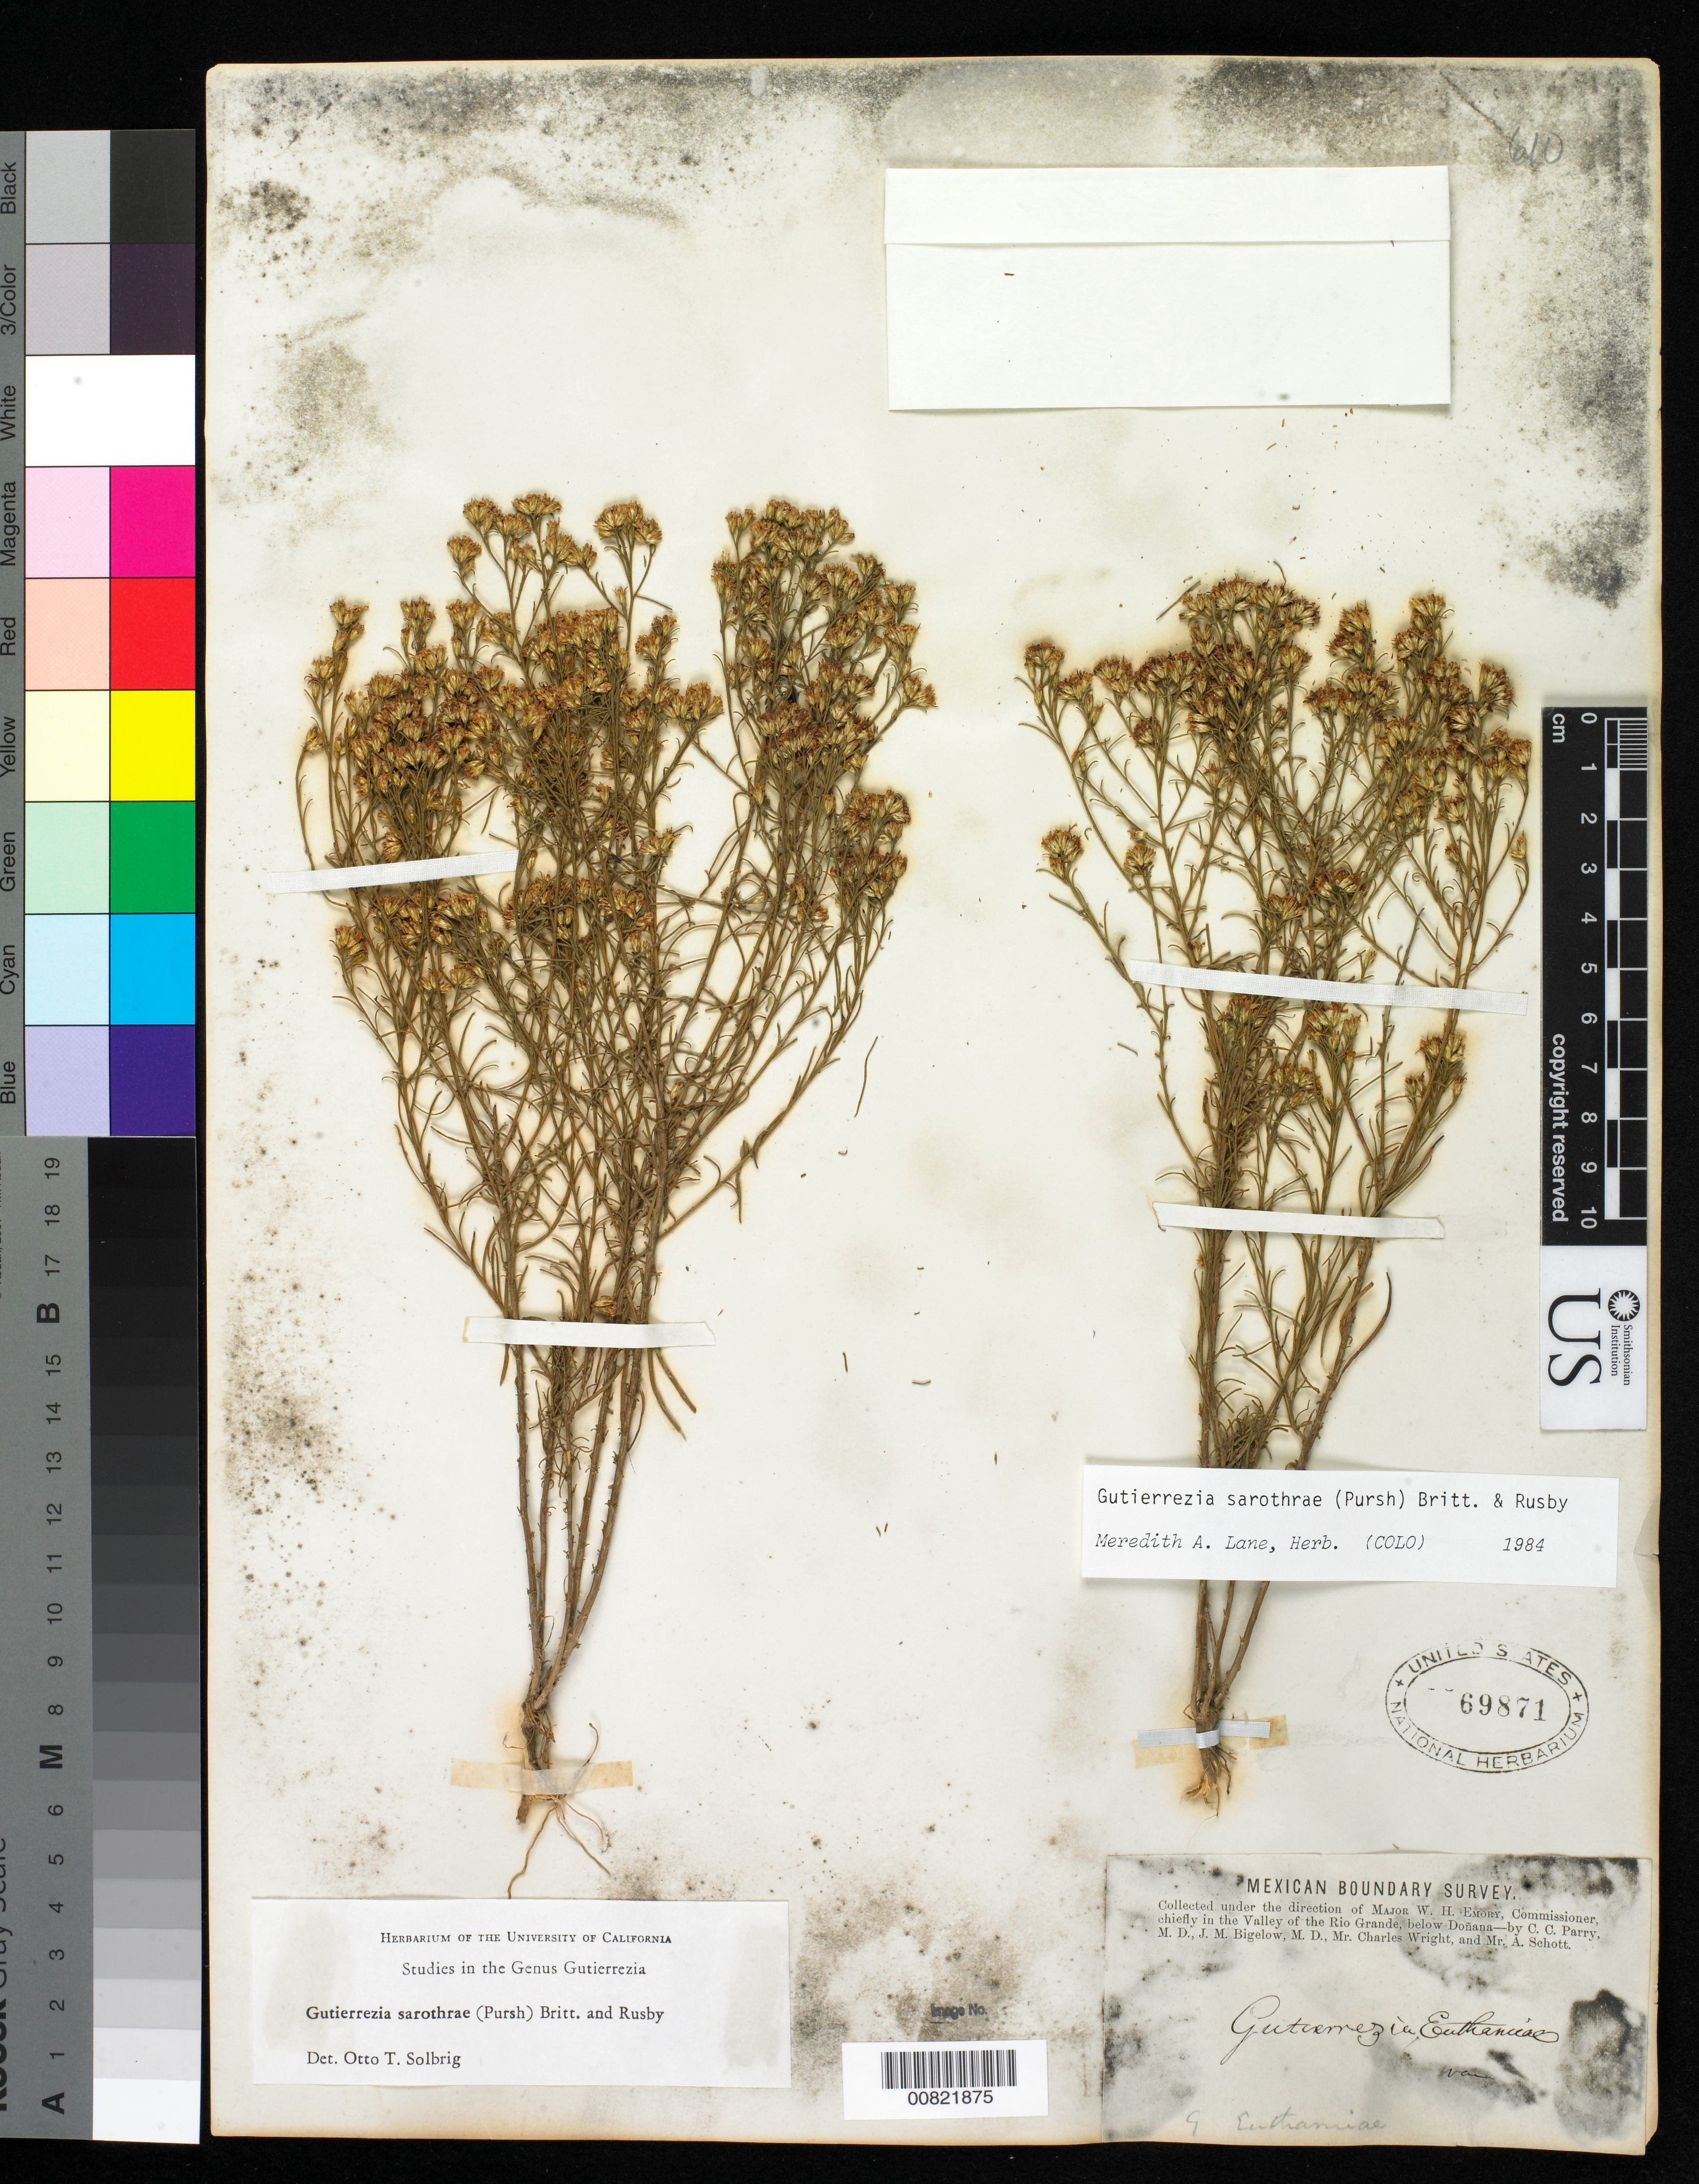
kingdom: Plantae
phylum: Tracheophyta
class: Magnoliopsida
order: Asterales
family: Asteraceae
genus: Gutierrezia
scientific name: Gutierrezia sarothrae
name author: (Pursh) Britton & Rusby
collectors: C. C. Parry, J. M. Bigelow, C. Wright & A. C. V. Schott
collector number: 9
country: United States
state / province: New Mexico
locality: Valley of the Rio Grande, below Doñana, New Mexico.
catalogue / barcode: US 69871